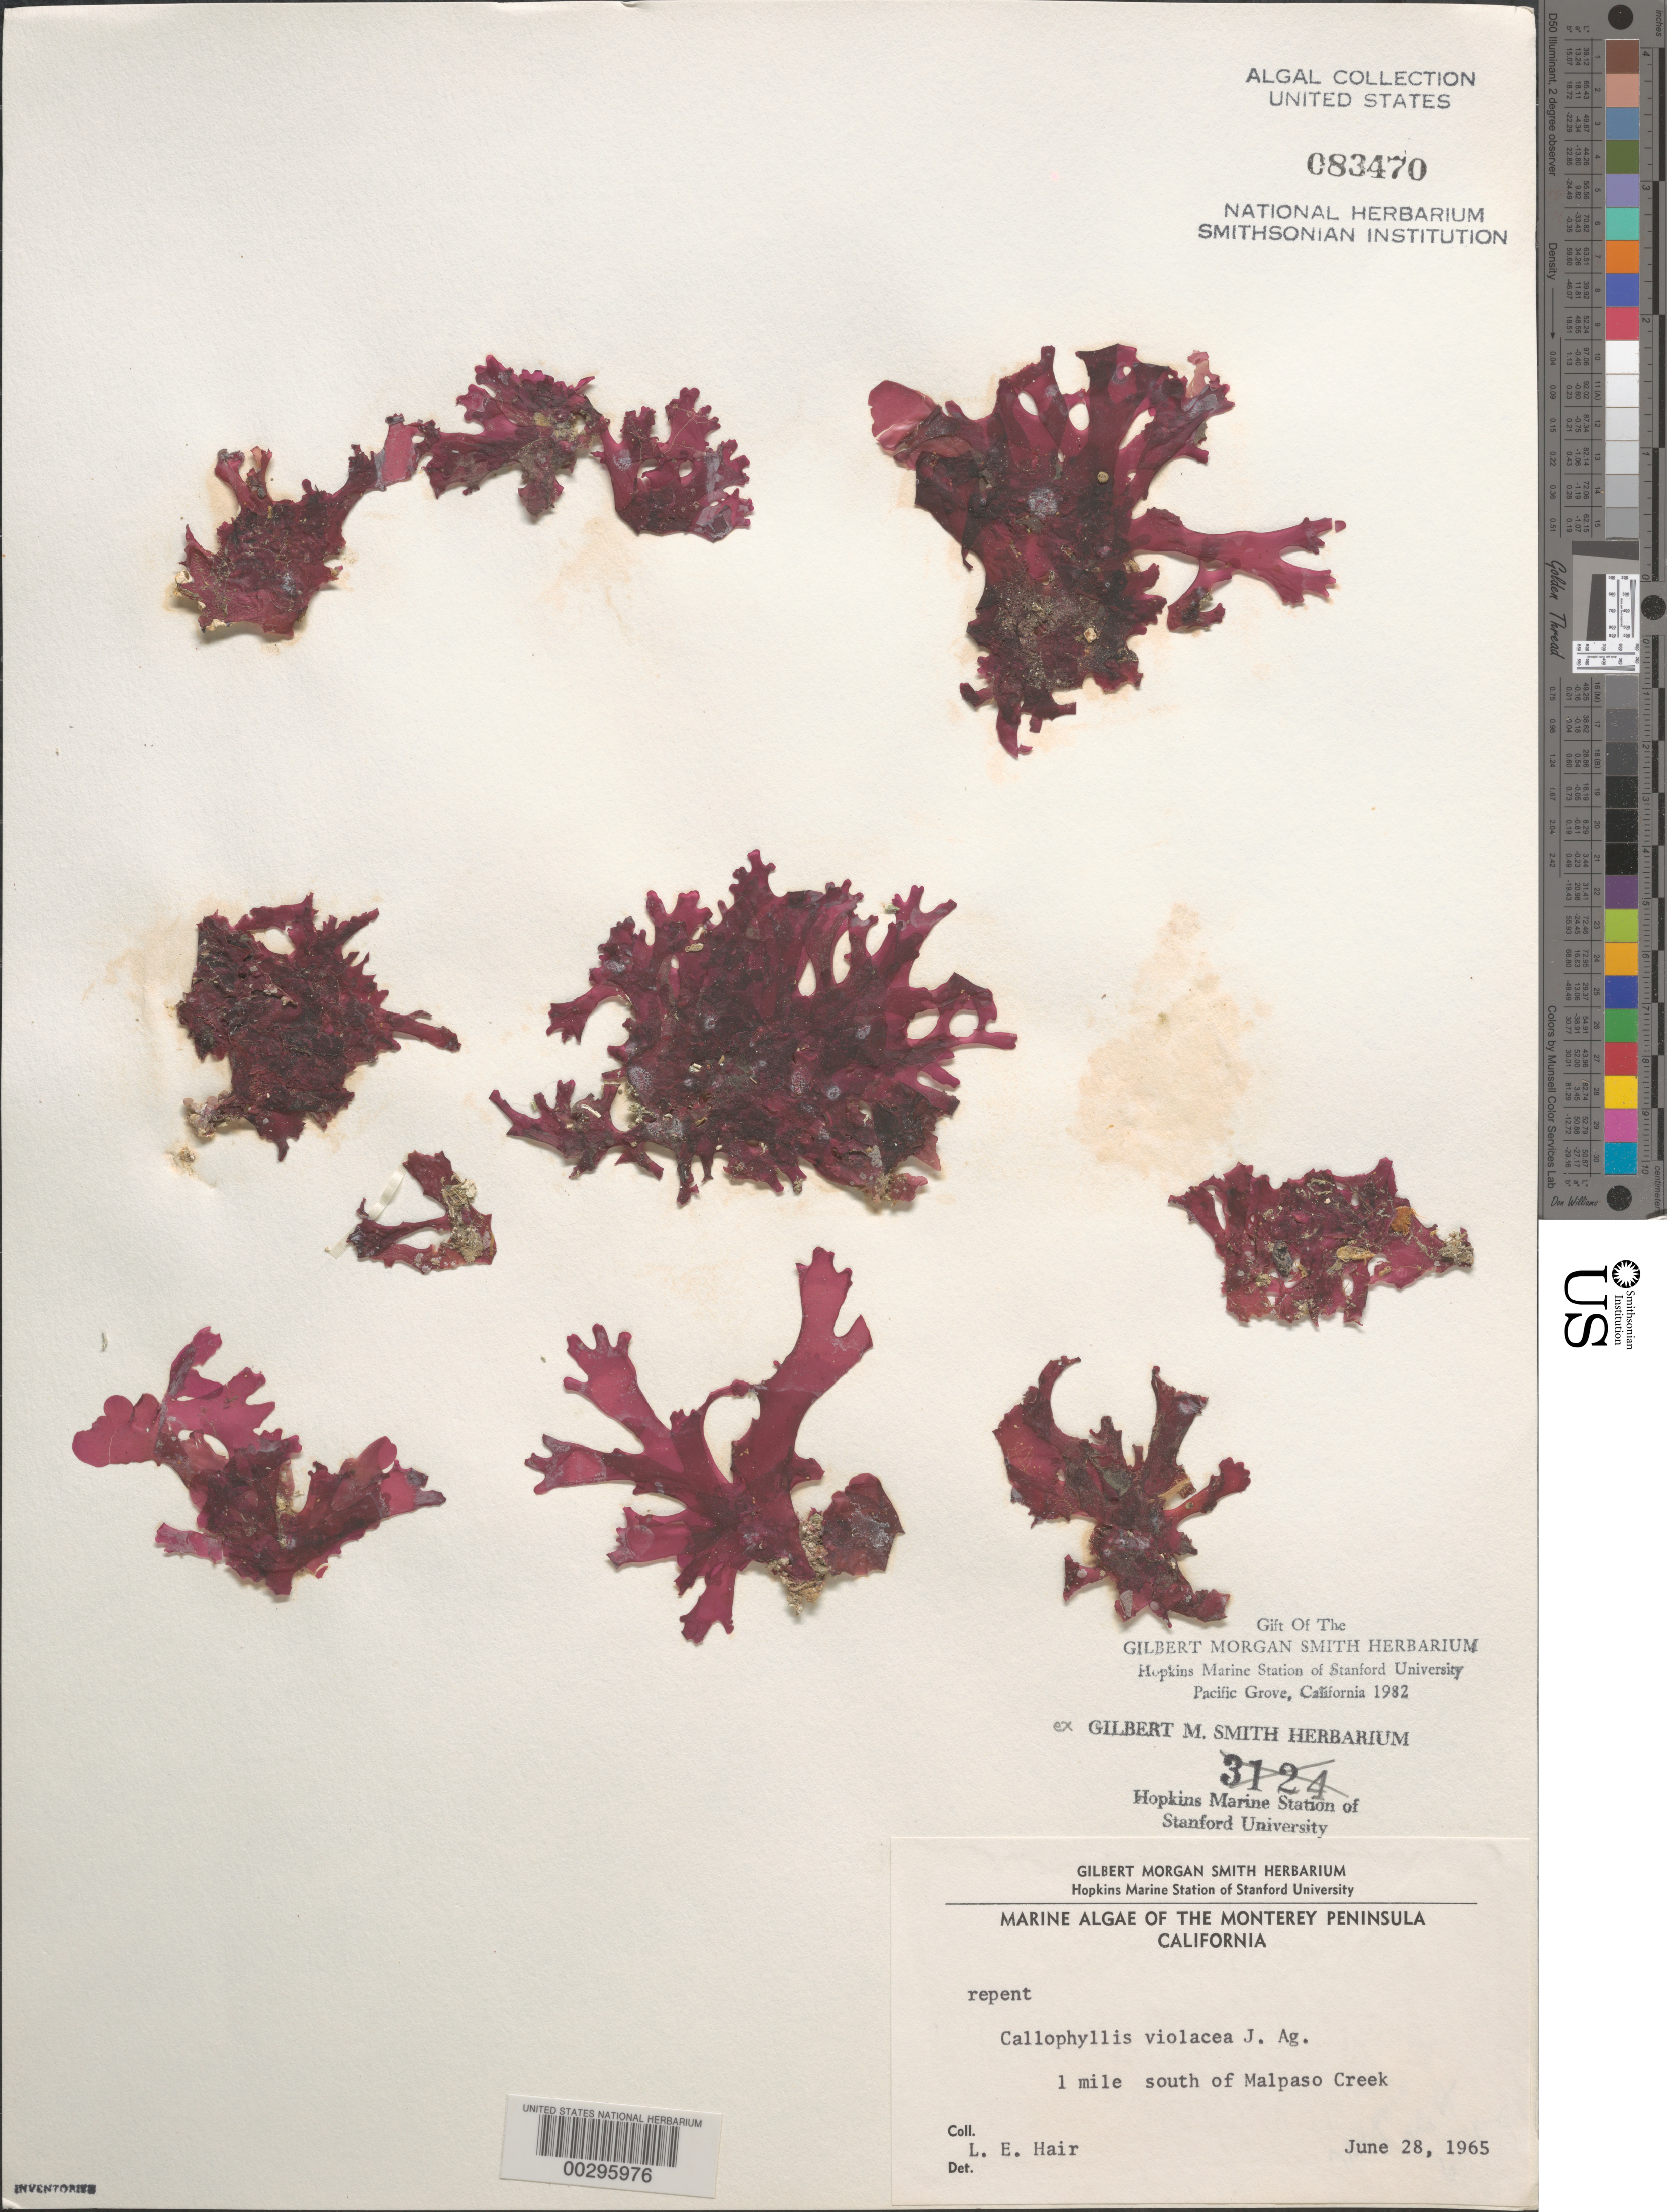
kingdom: Plantae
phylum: Rhodophyta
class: Florideophyceae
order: Gigartinales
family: Kallymeniaceae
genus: Callophyllis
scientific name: Callophyllis violacea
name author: J. Agardh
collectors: L. Hair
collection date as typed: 28 Jun 1965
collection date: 1965-06-28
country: United States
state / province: California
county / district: Monterey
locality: Monterey Peninsula, 1 mile south of Malpaso Creek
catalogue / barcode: US 83470